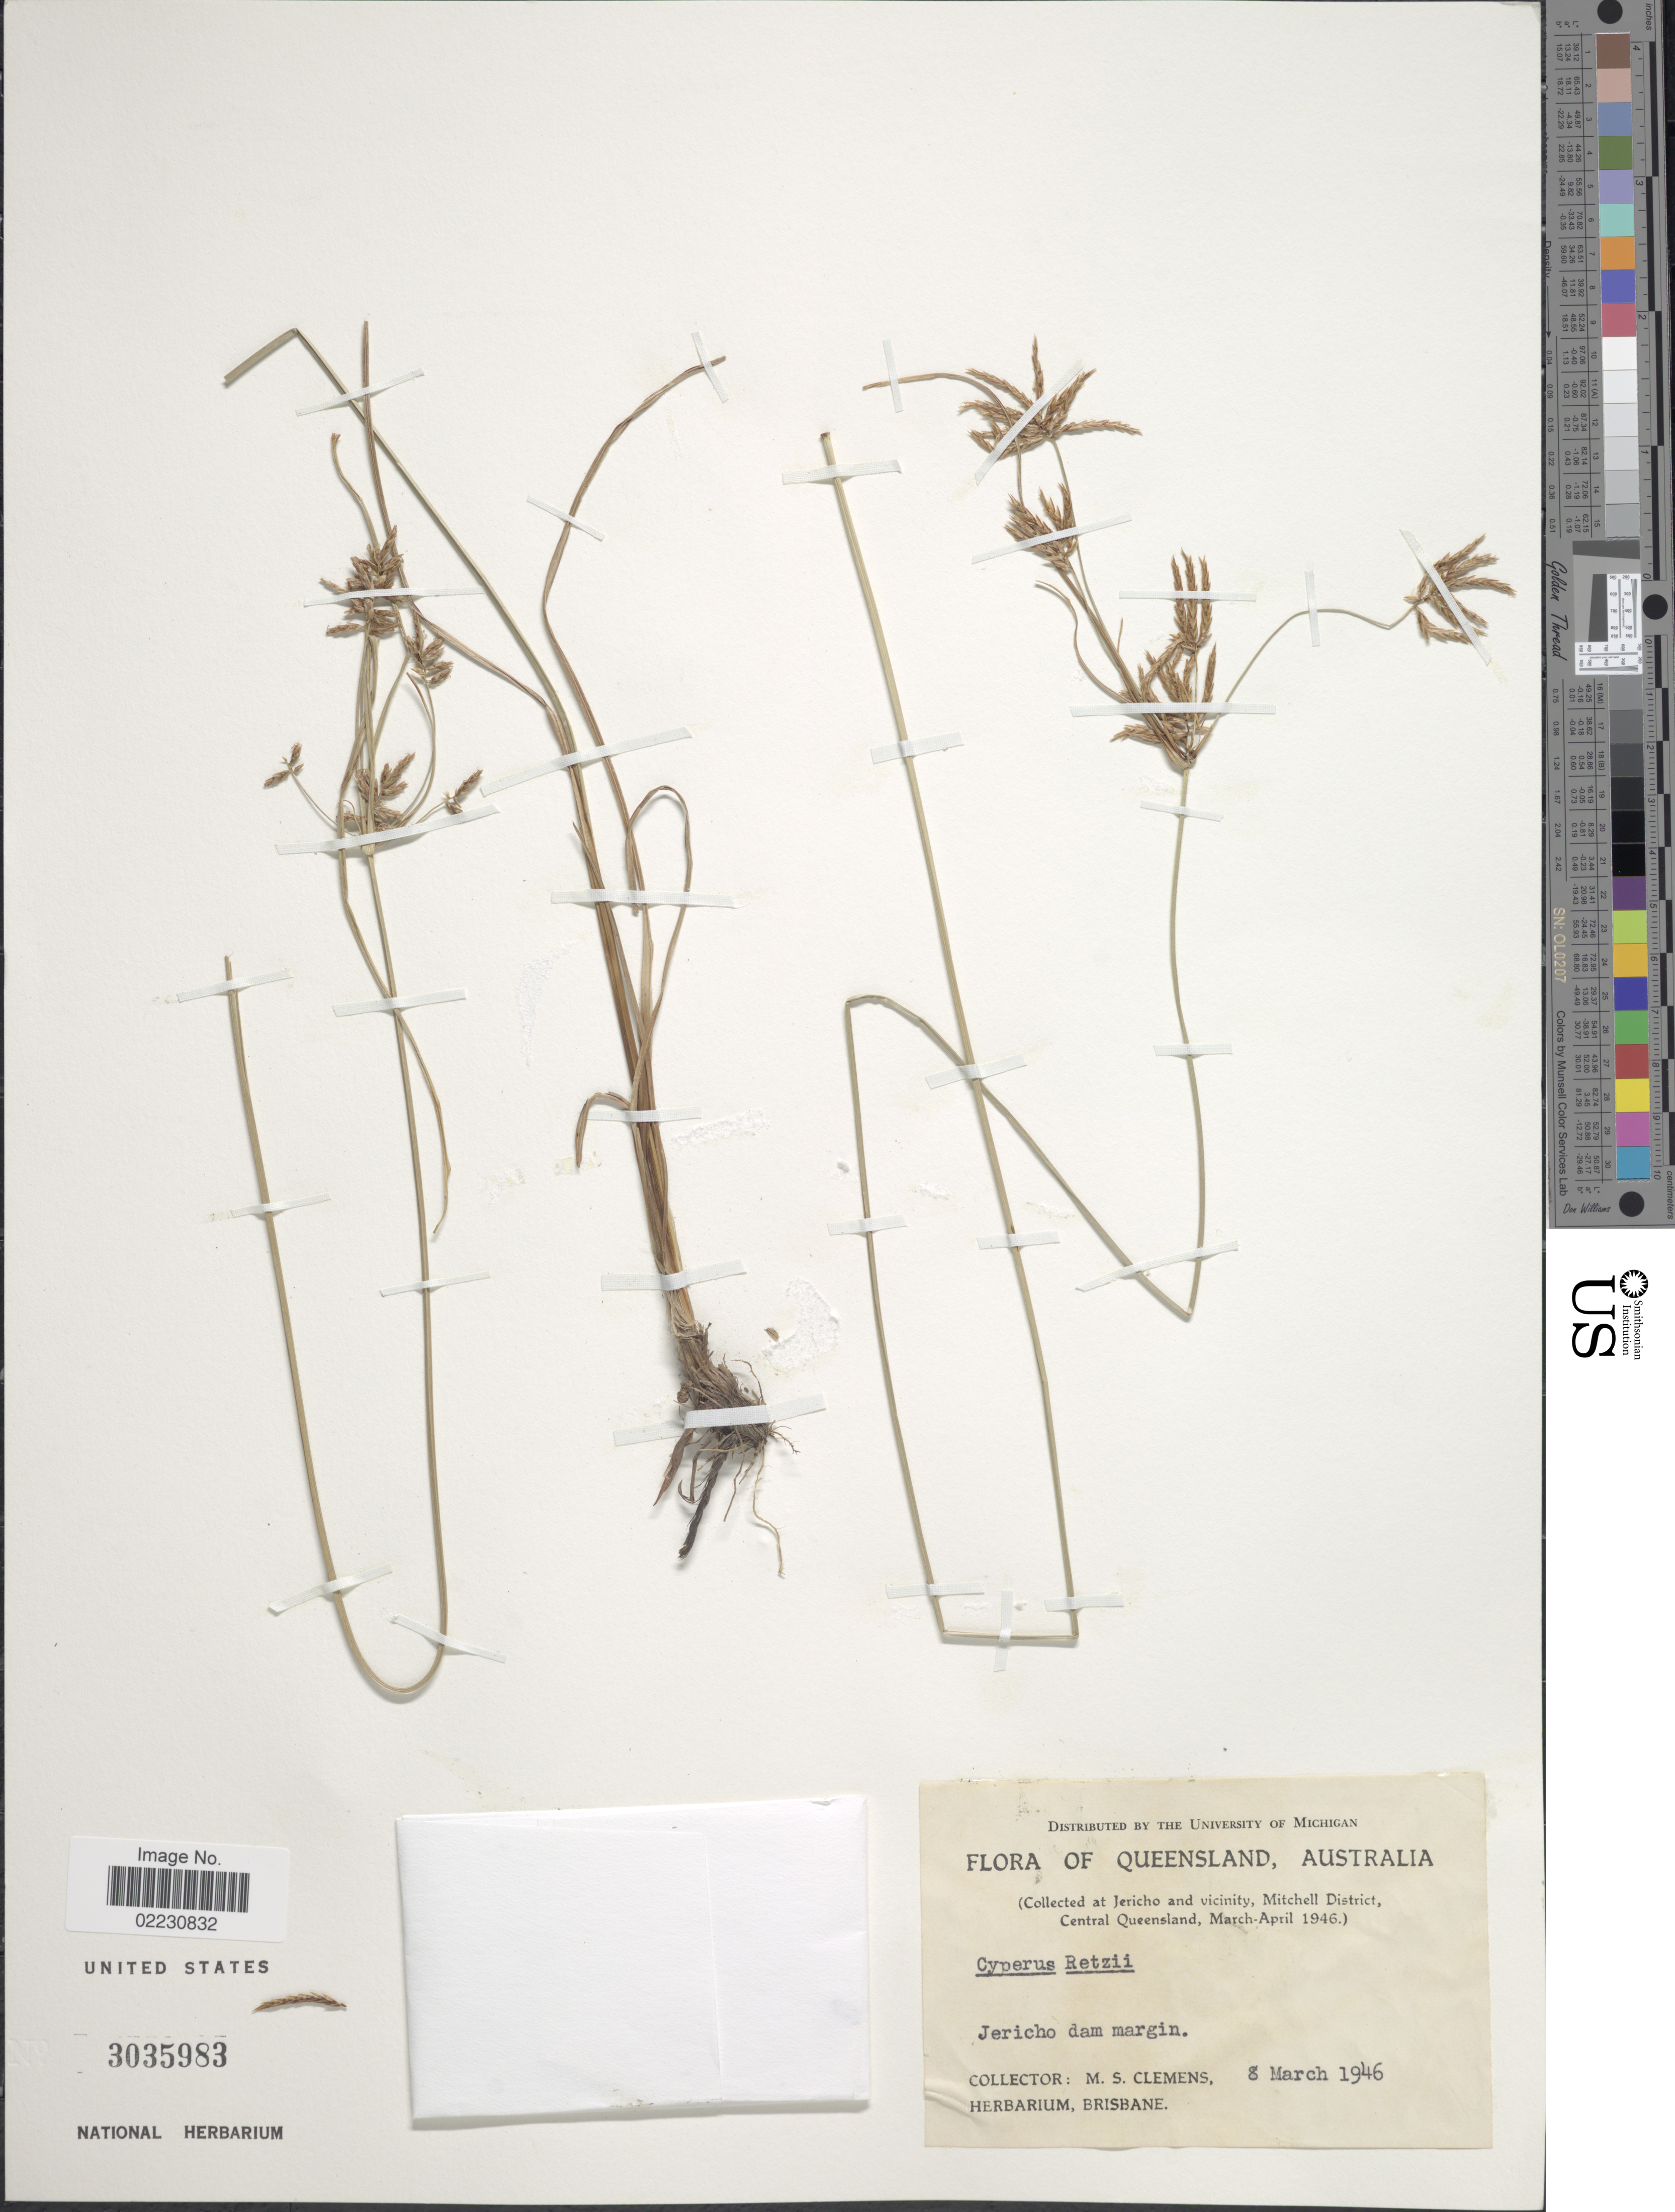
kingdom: Plantae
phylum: Tracheophyta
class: Liliopsida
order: Poales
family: Cyperaceae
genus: Cyperus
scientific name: Cyperus bifax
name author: C.B. Clarke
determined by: Strong, Mark T., (BOT), Smithsonian Institution - National Museum of Natural History (UNITED STATES)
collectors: M. S. Clemens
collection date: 1946-03-08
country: Australia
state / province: Queensland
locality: Jericho and Vicinity, Mitchell District, Central Queensland, Jericho dam margin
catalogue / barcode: US 3035983